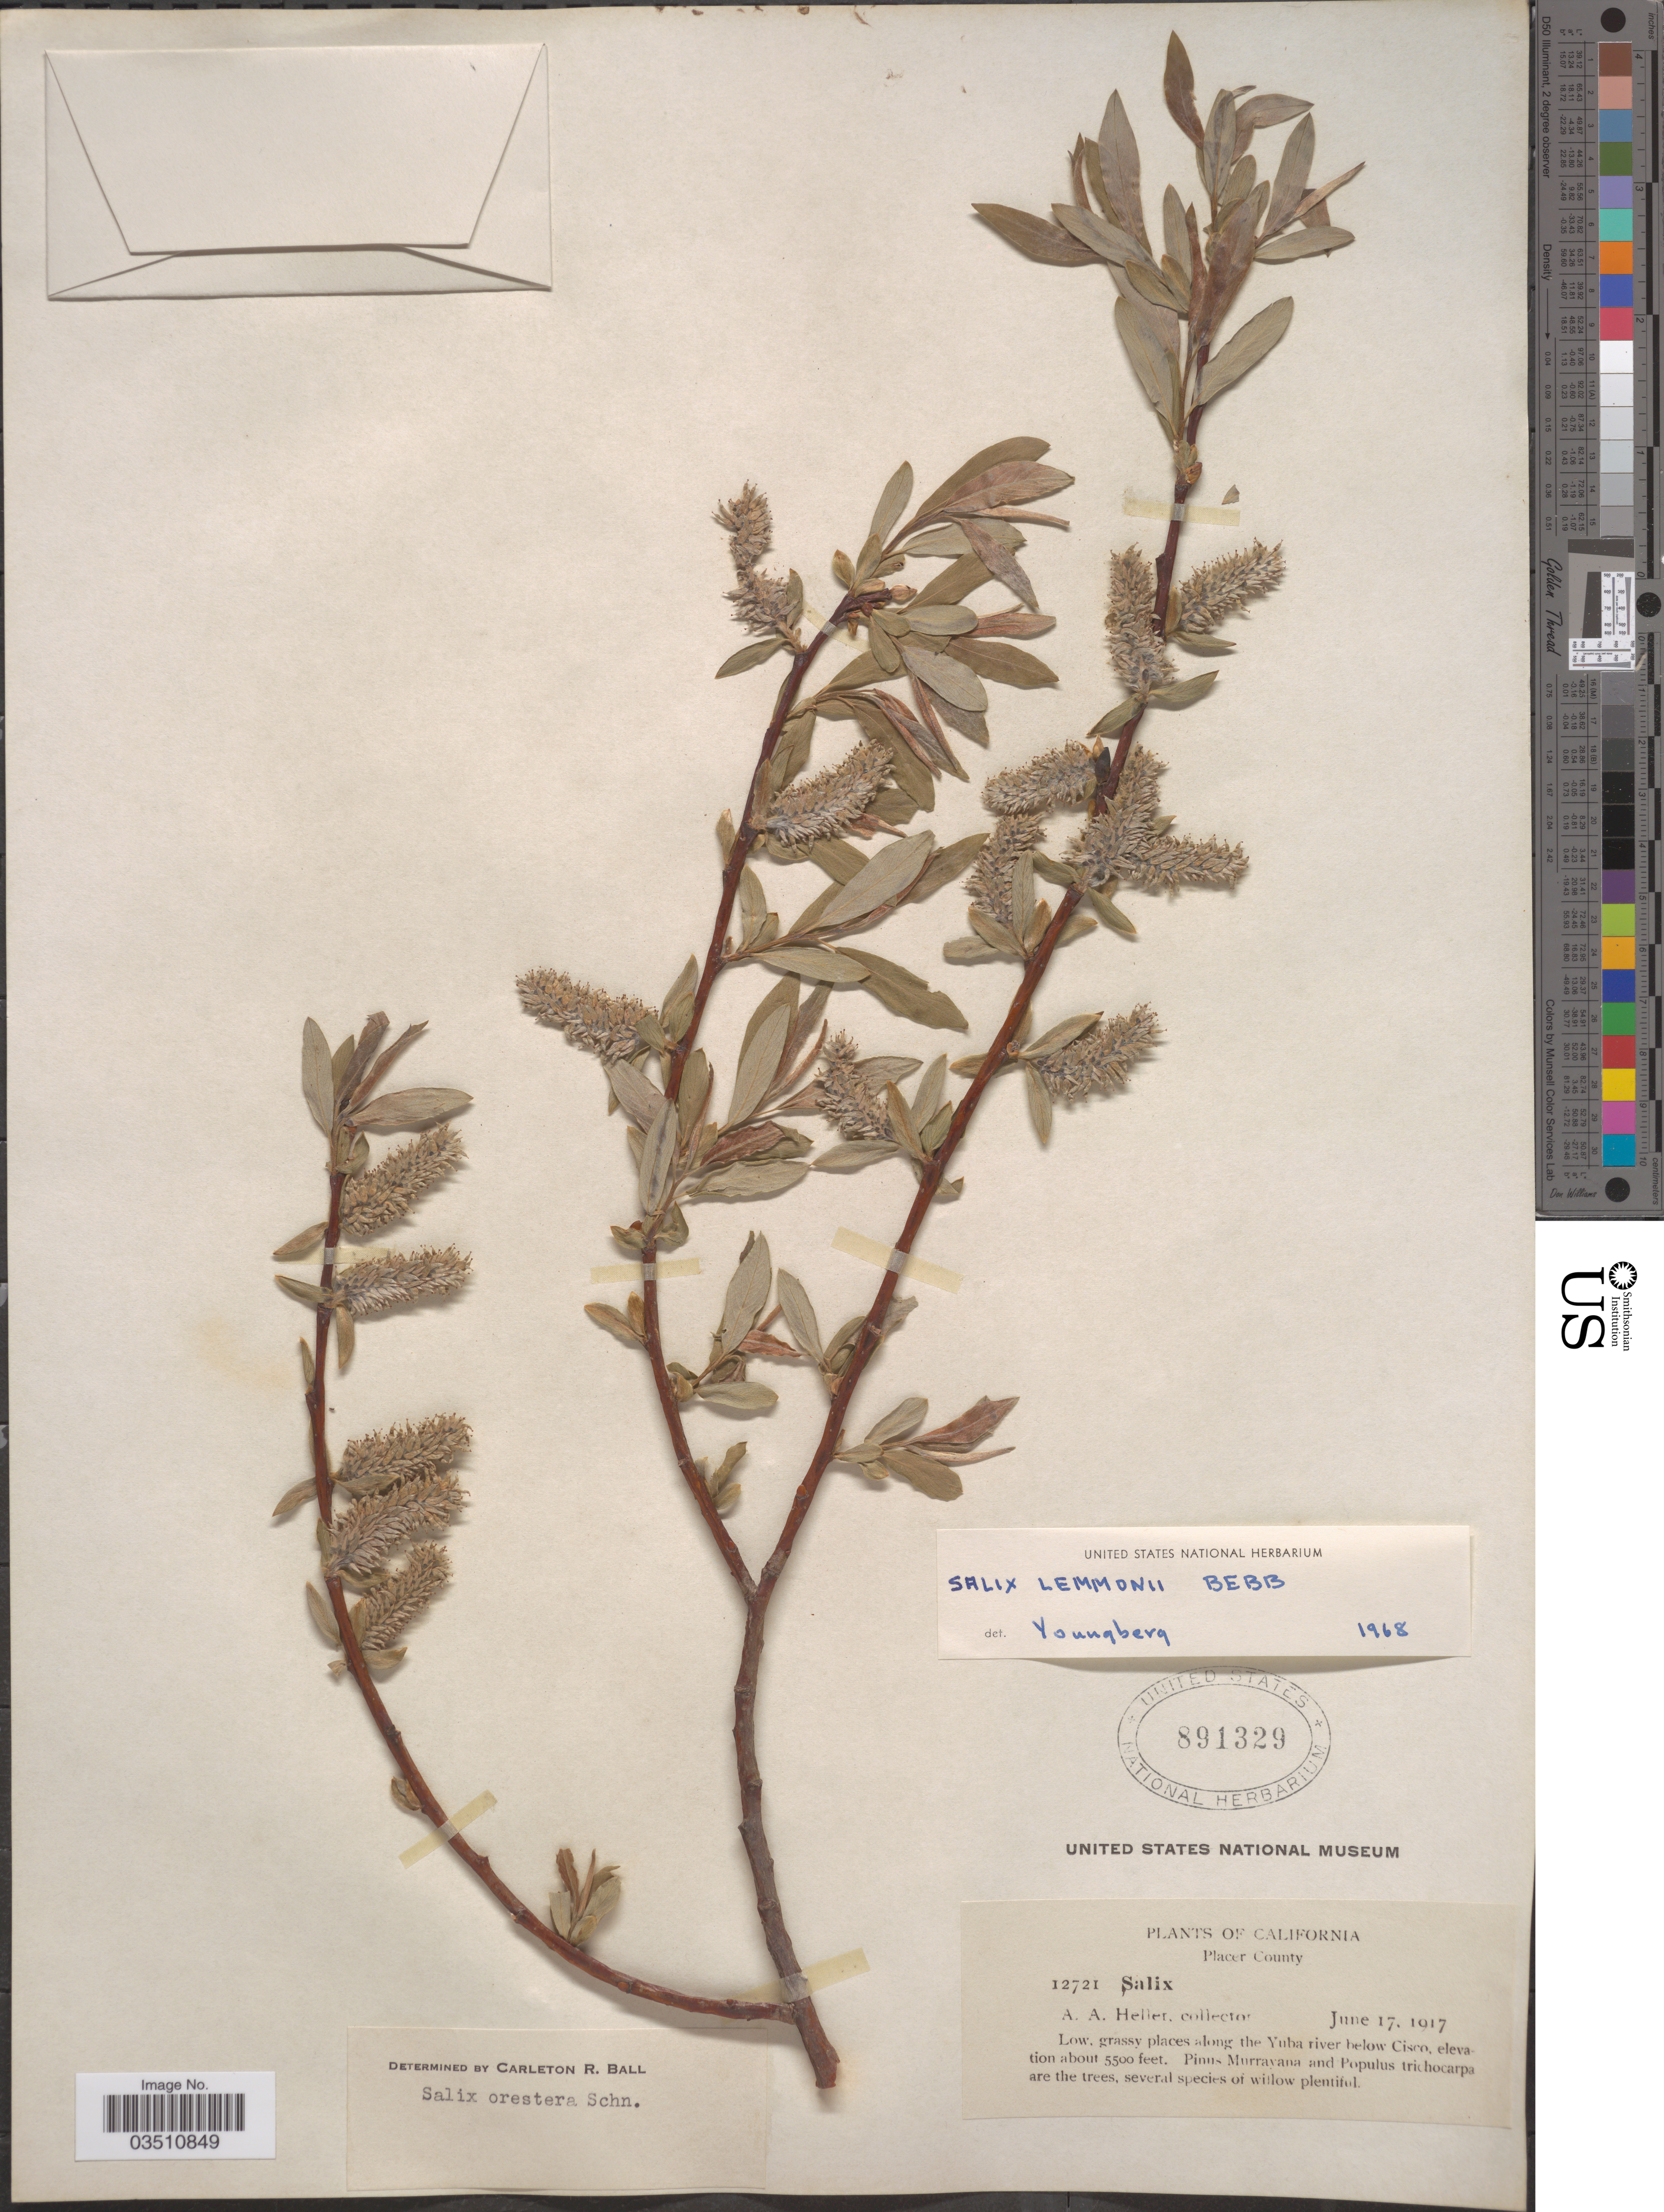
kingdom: Plantae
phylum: Tracheophyta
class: Magnoliopsida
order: Malpighiales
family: Salicaceae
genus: Salix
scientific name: Salix lemmonii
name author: Bebb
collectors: A. A. Heller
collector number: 12721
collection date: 1917-06-17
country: United States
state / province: California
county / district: Placer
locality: Placer County. Low, grassy places along the Yuba river below Cisco.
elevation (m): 1676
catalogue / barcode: US 891329